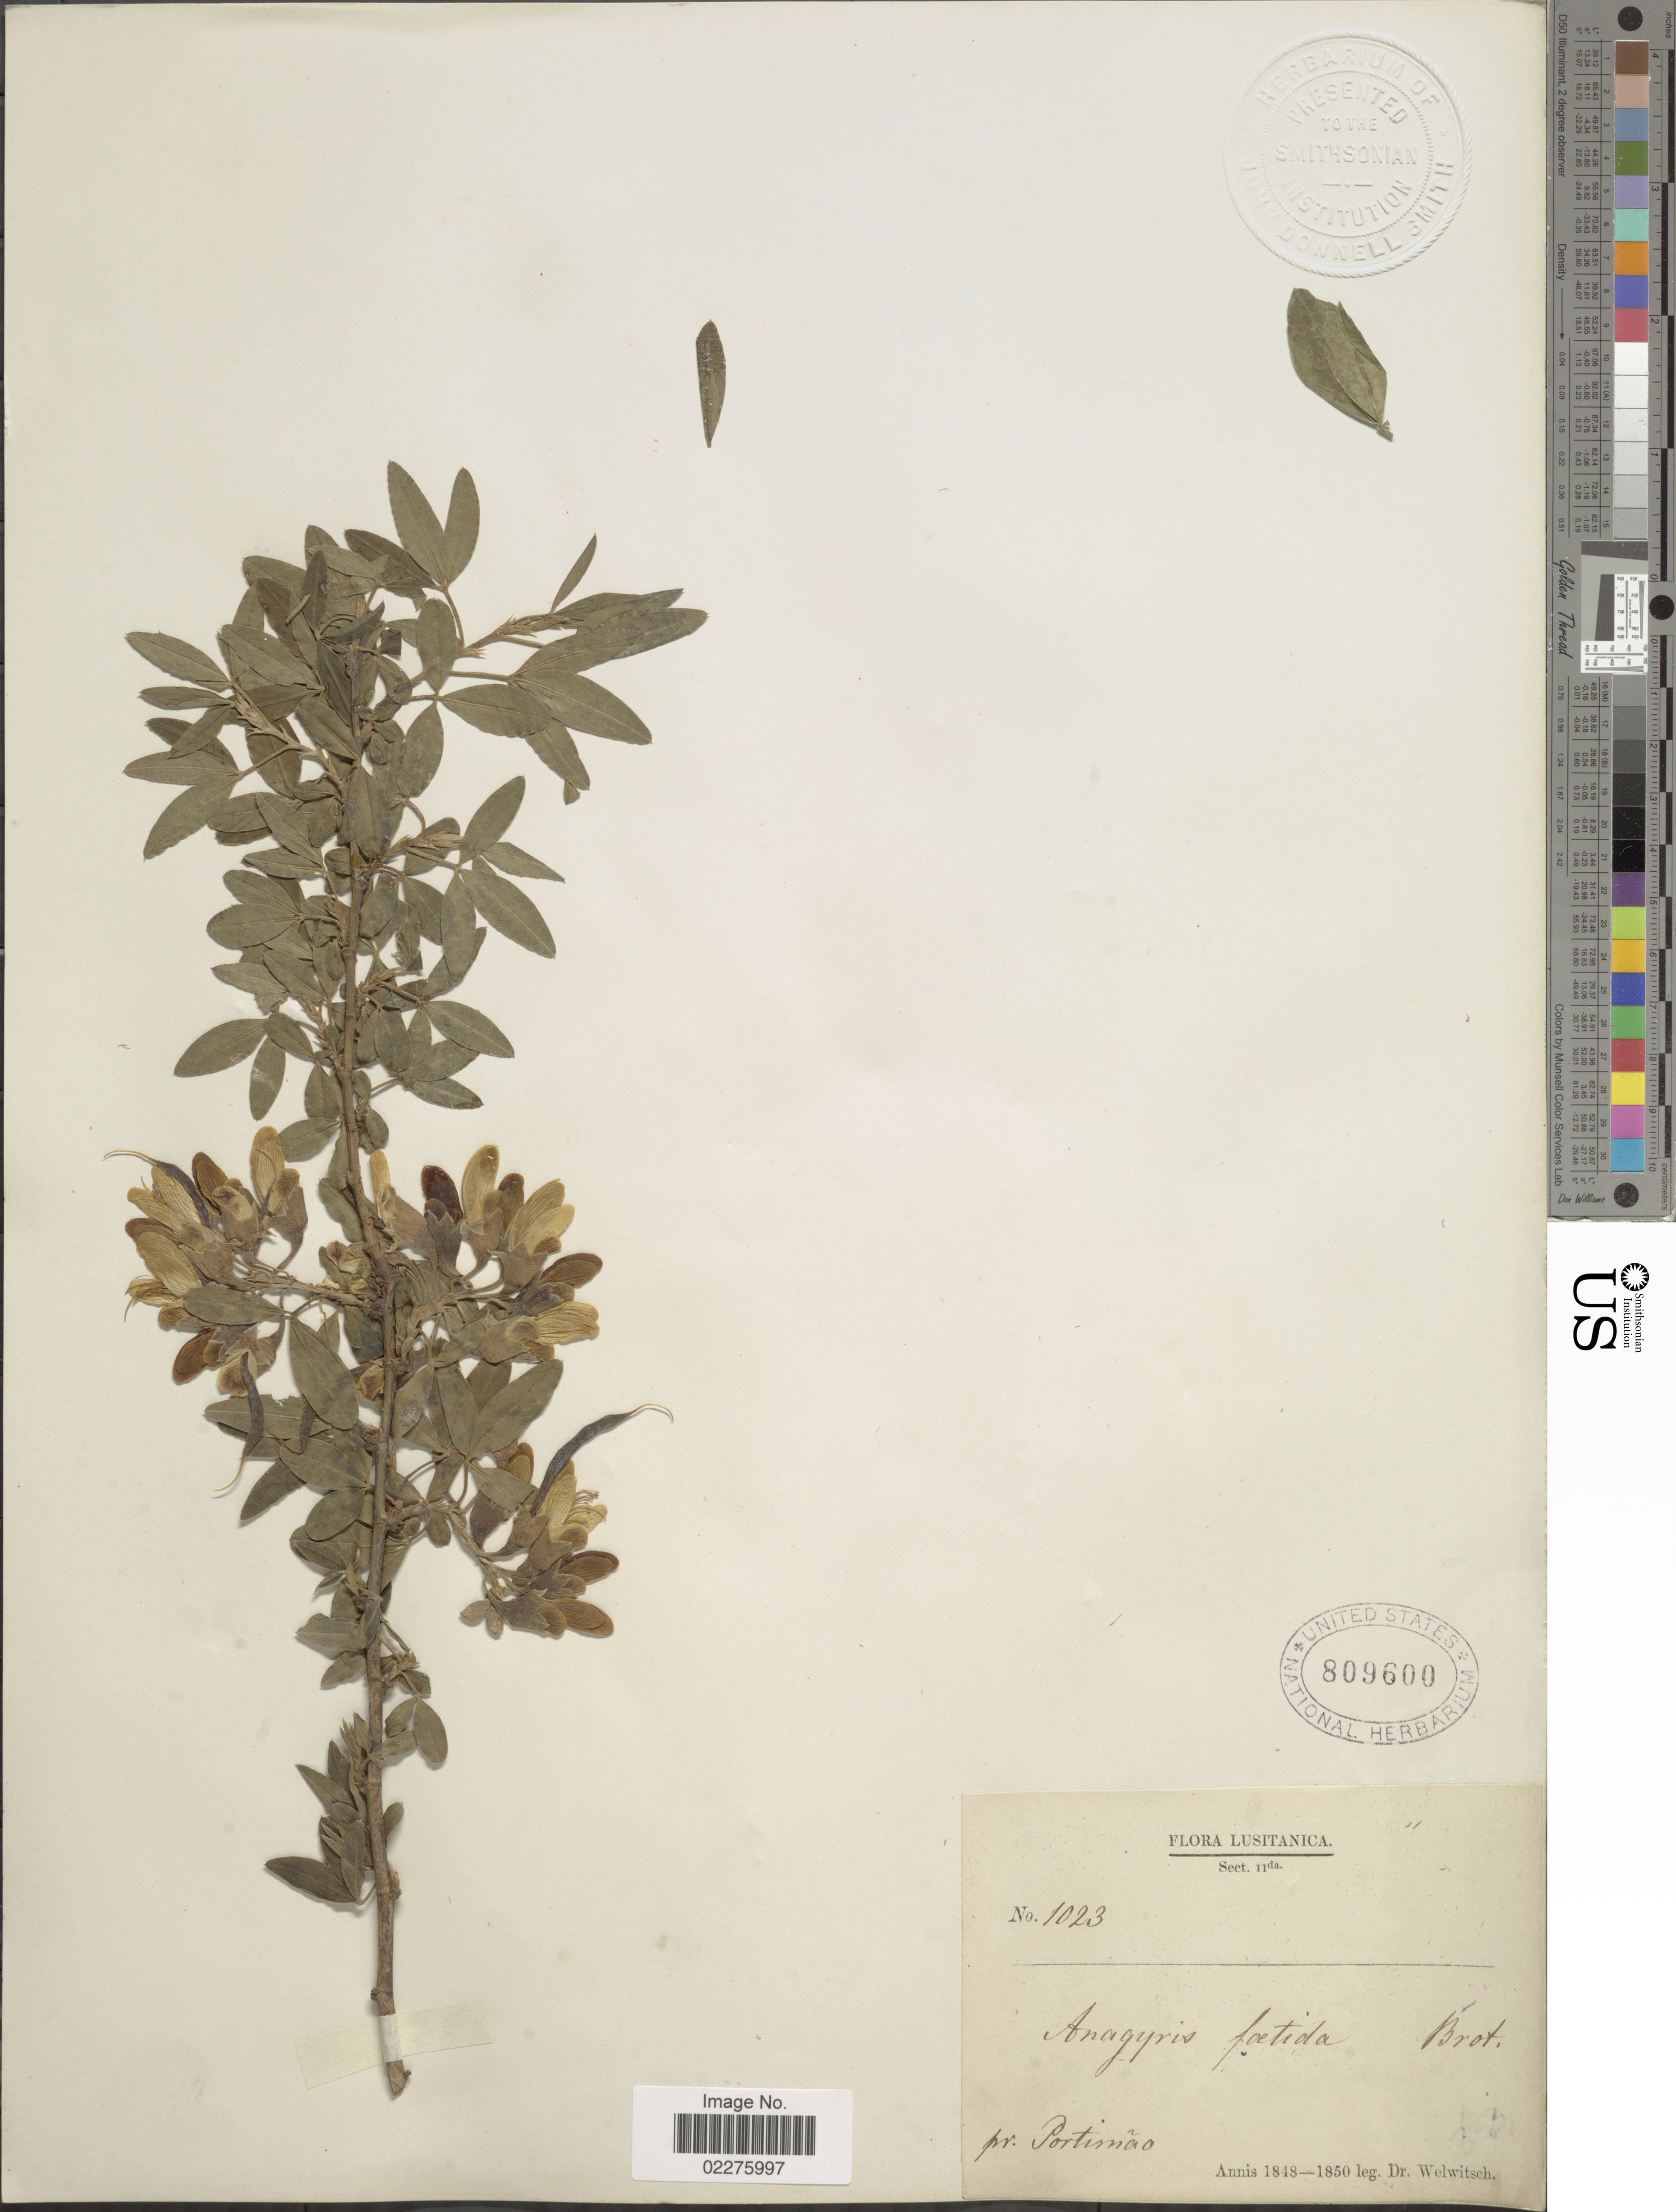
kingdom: Plantae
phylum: Tracheophyta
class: Magnoliopsida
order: Fabales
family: Fabaceae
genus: Anagyris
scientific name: Anagyris foetida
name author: L.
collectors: -. Welwitsch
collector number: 1023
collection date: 1848/1850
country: Portugal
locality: Lusitanica, pr. Portimao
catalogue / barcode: US 809600